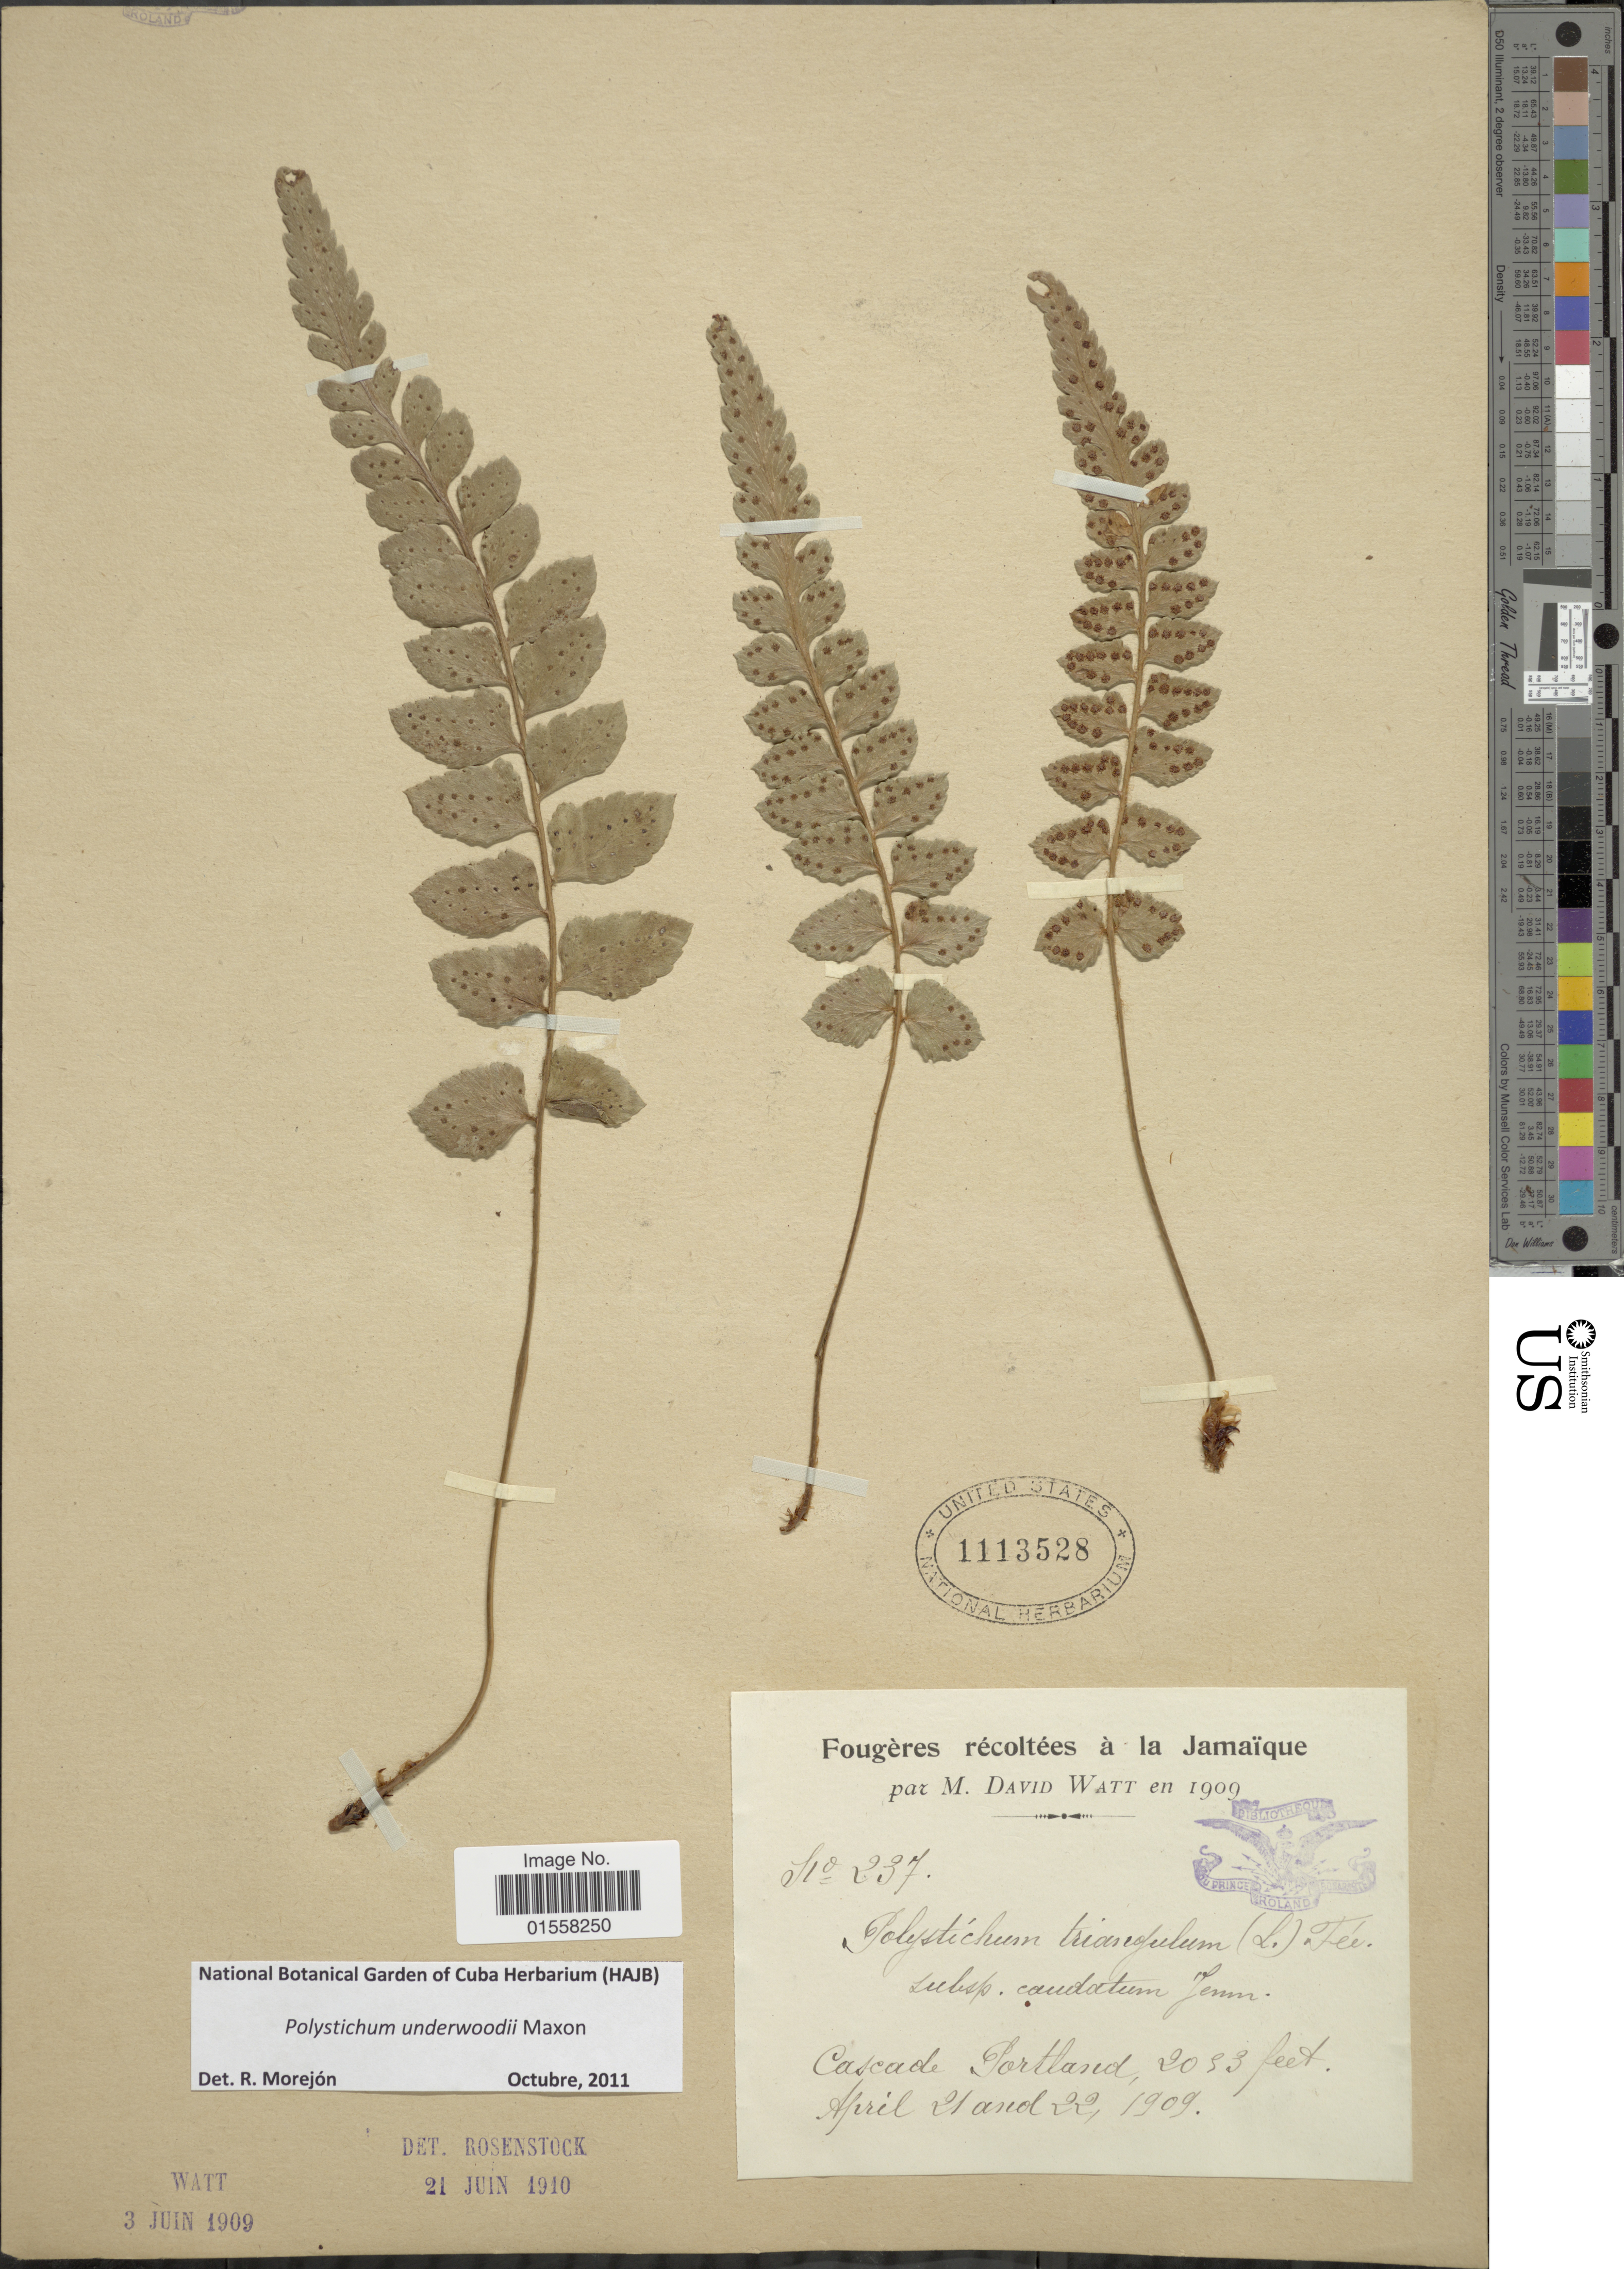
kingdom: Plantae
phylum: Tracheophyta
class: Polypodiopsida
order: Polypodiales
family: Dryopteridaceae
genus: Polystichum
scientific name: Polystichum underwoodii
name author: Maxon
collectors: D. A. P. Watt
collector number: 237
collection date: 1909-04-21/1909-04-22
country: Jamaica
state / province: Portland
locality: Jamaique. Cascade Portland.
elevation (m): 626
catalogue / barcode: US 1113528